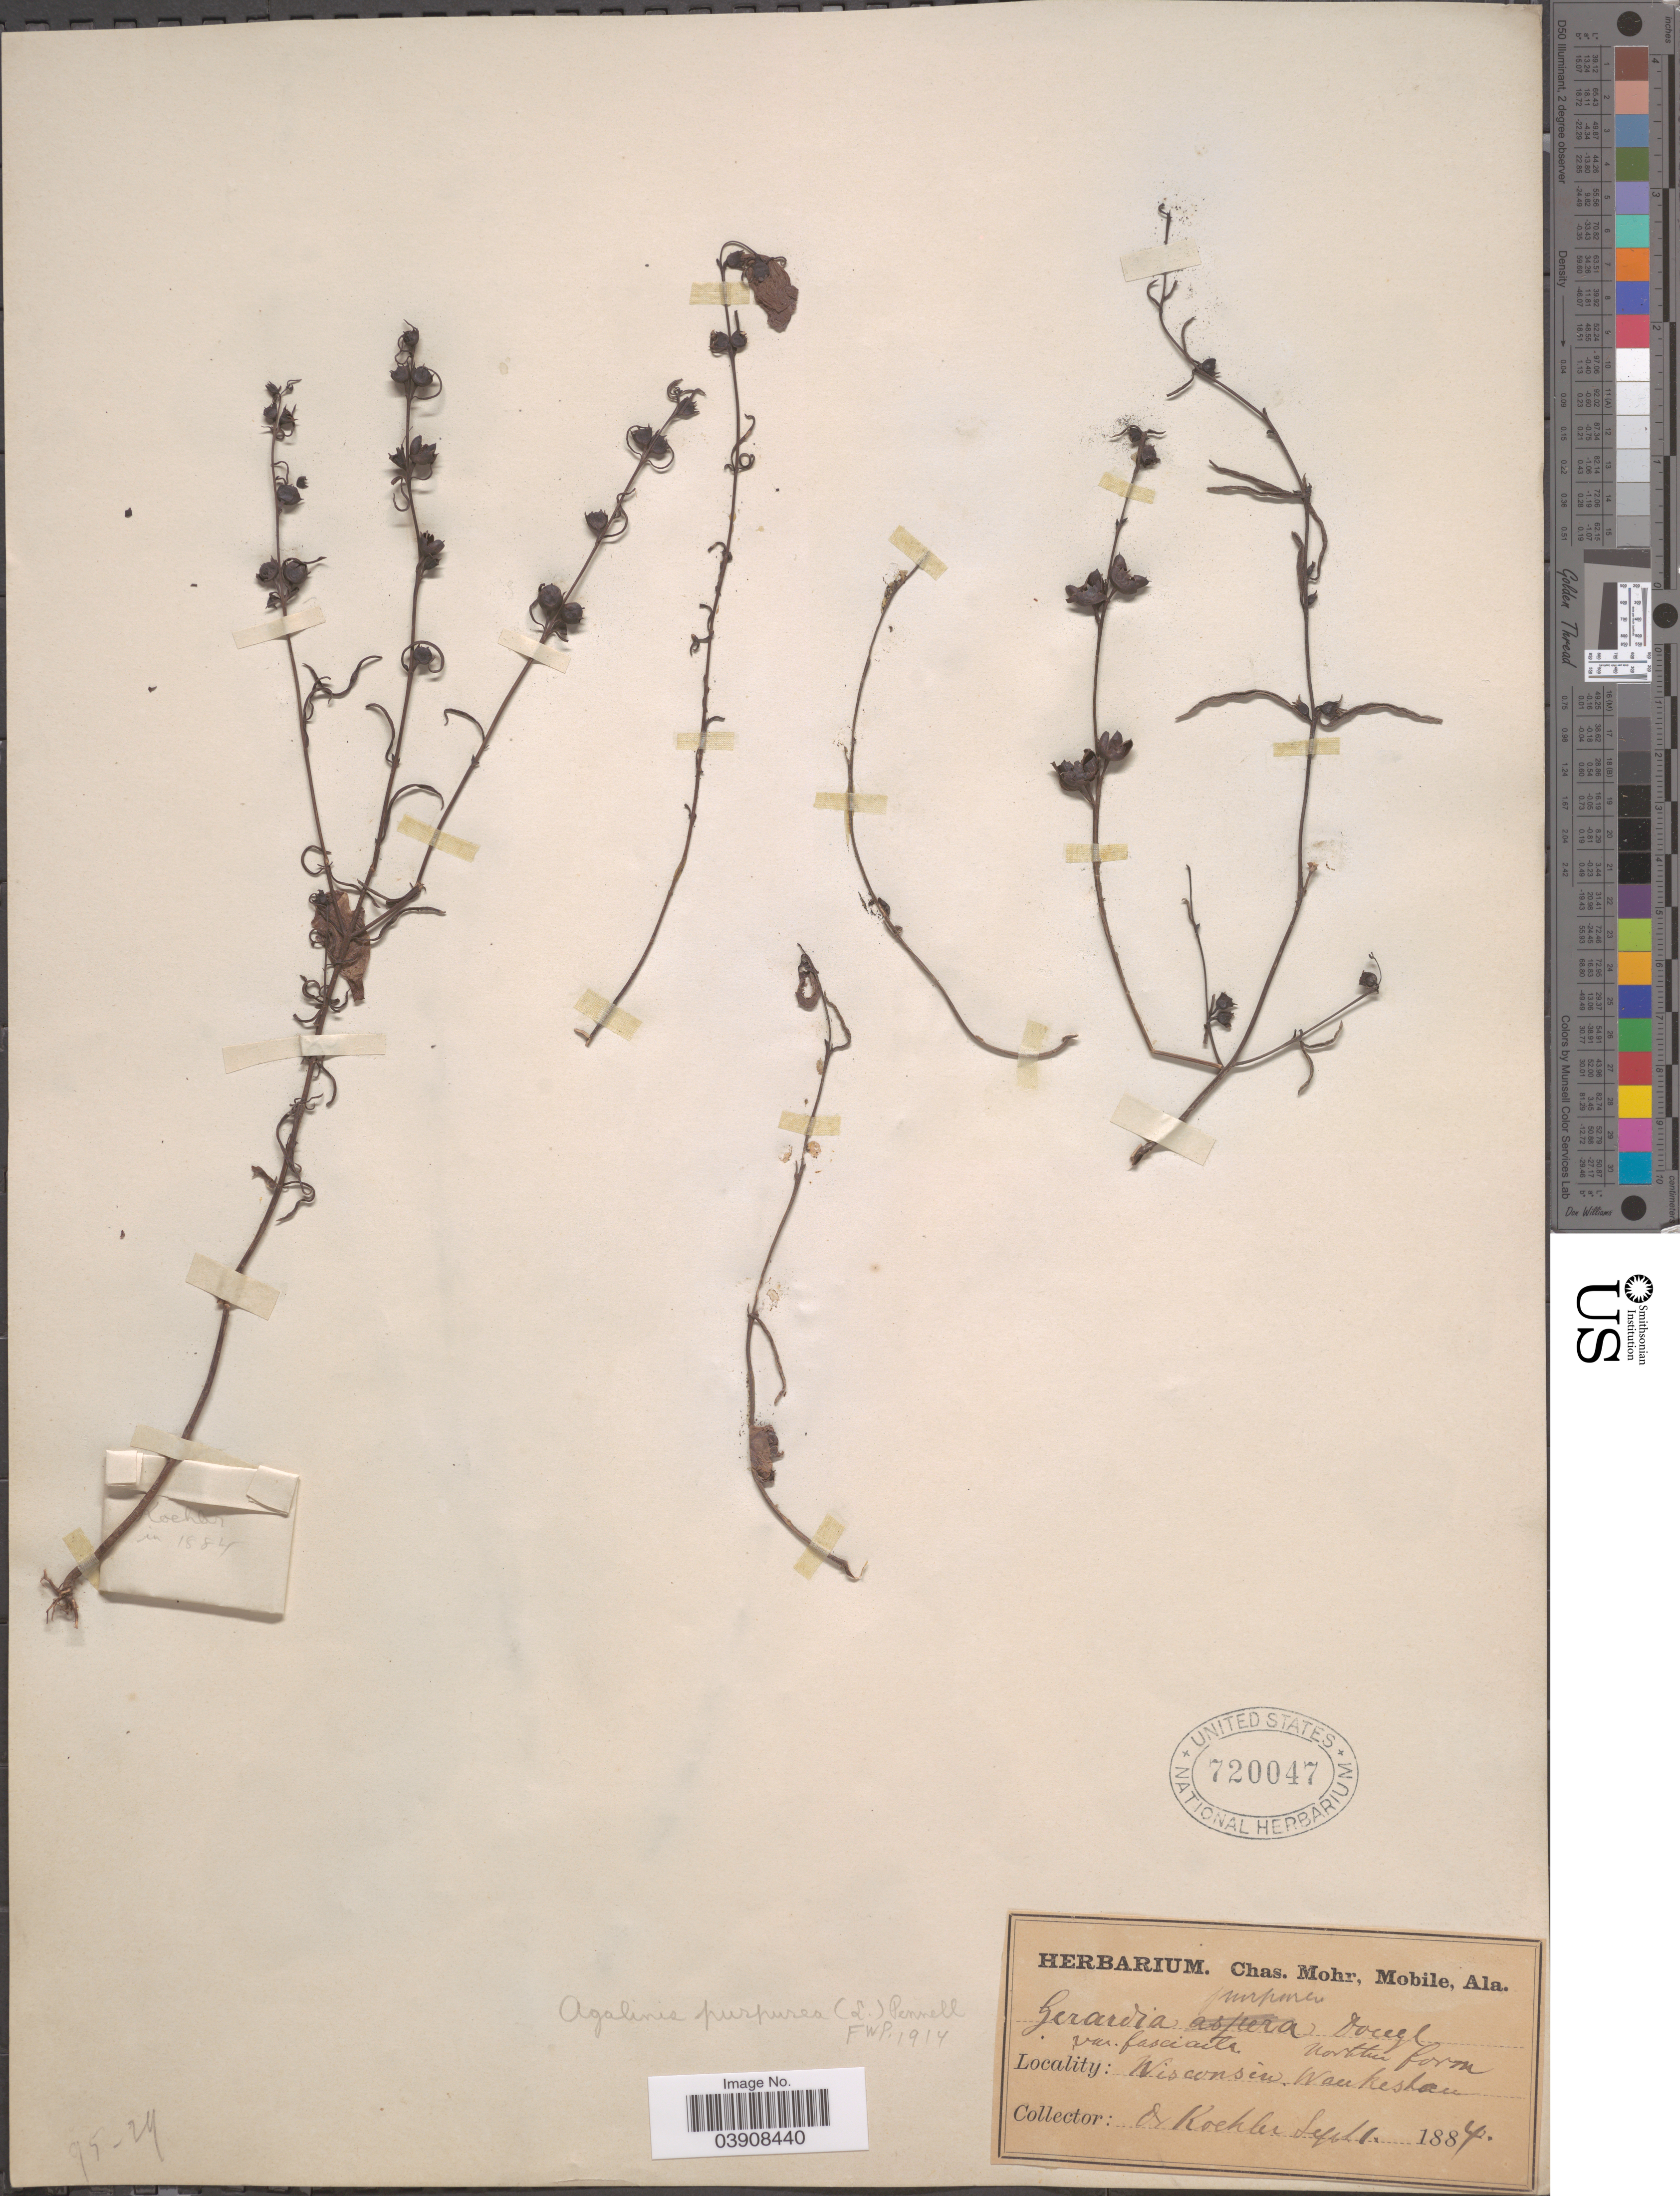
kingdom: Plantae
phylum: Tracheophyta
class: Magnoliopsida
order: Lamiales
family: Orobanchaceae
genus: Agalinis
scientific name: Agalinis purpurea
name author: (L.) Pennell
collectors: -. Koehler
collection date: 1884-09-01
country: United States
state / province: Wisconsin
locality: Waukesha.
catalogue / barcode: US 720047